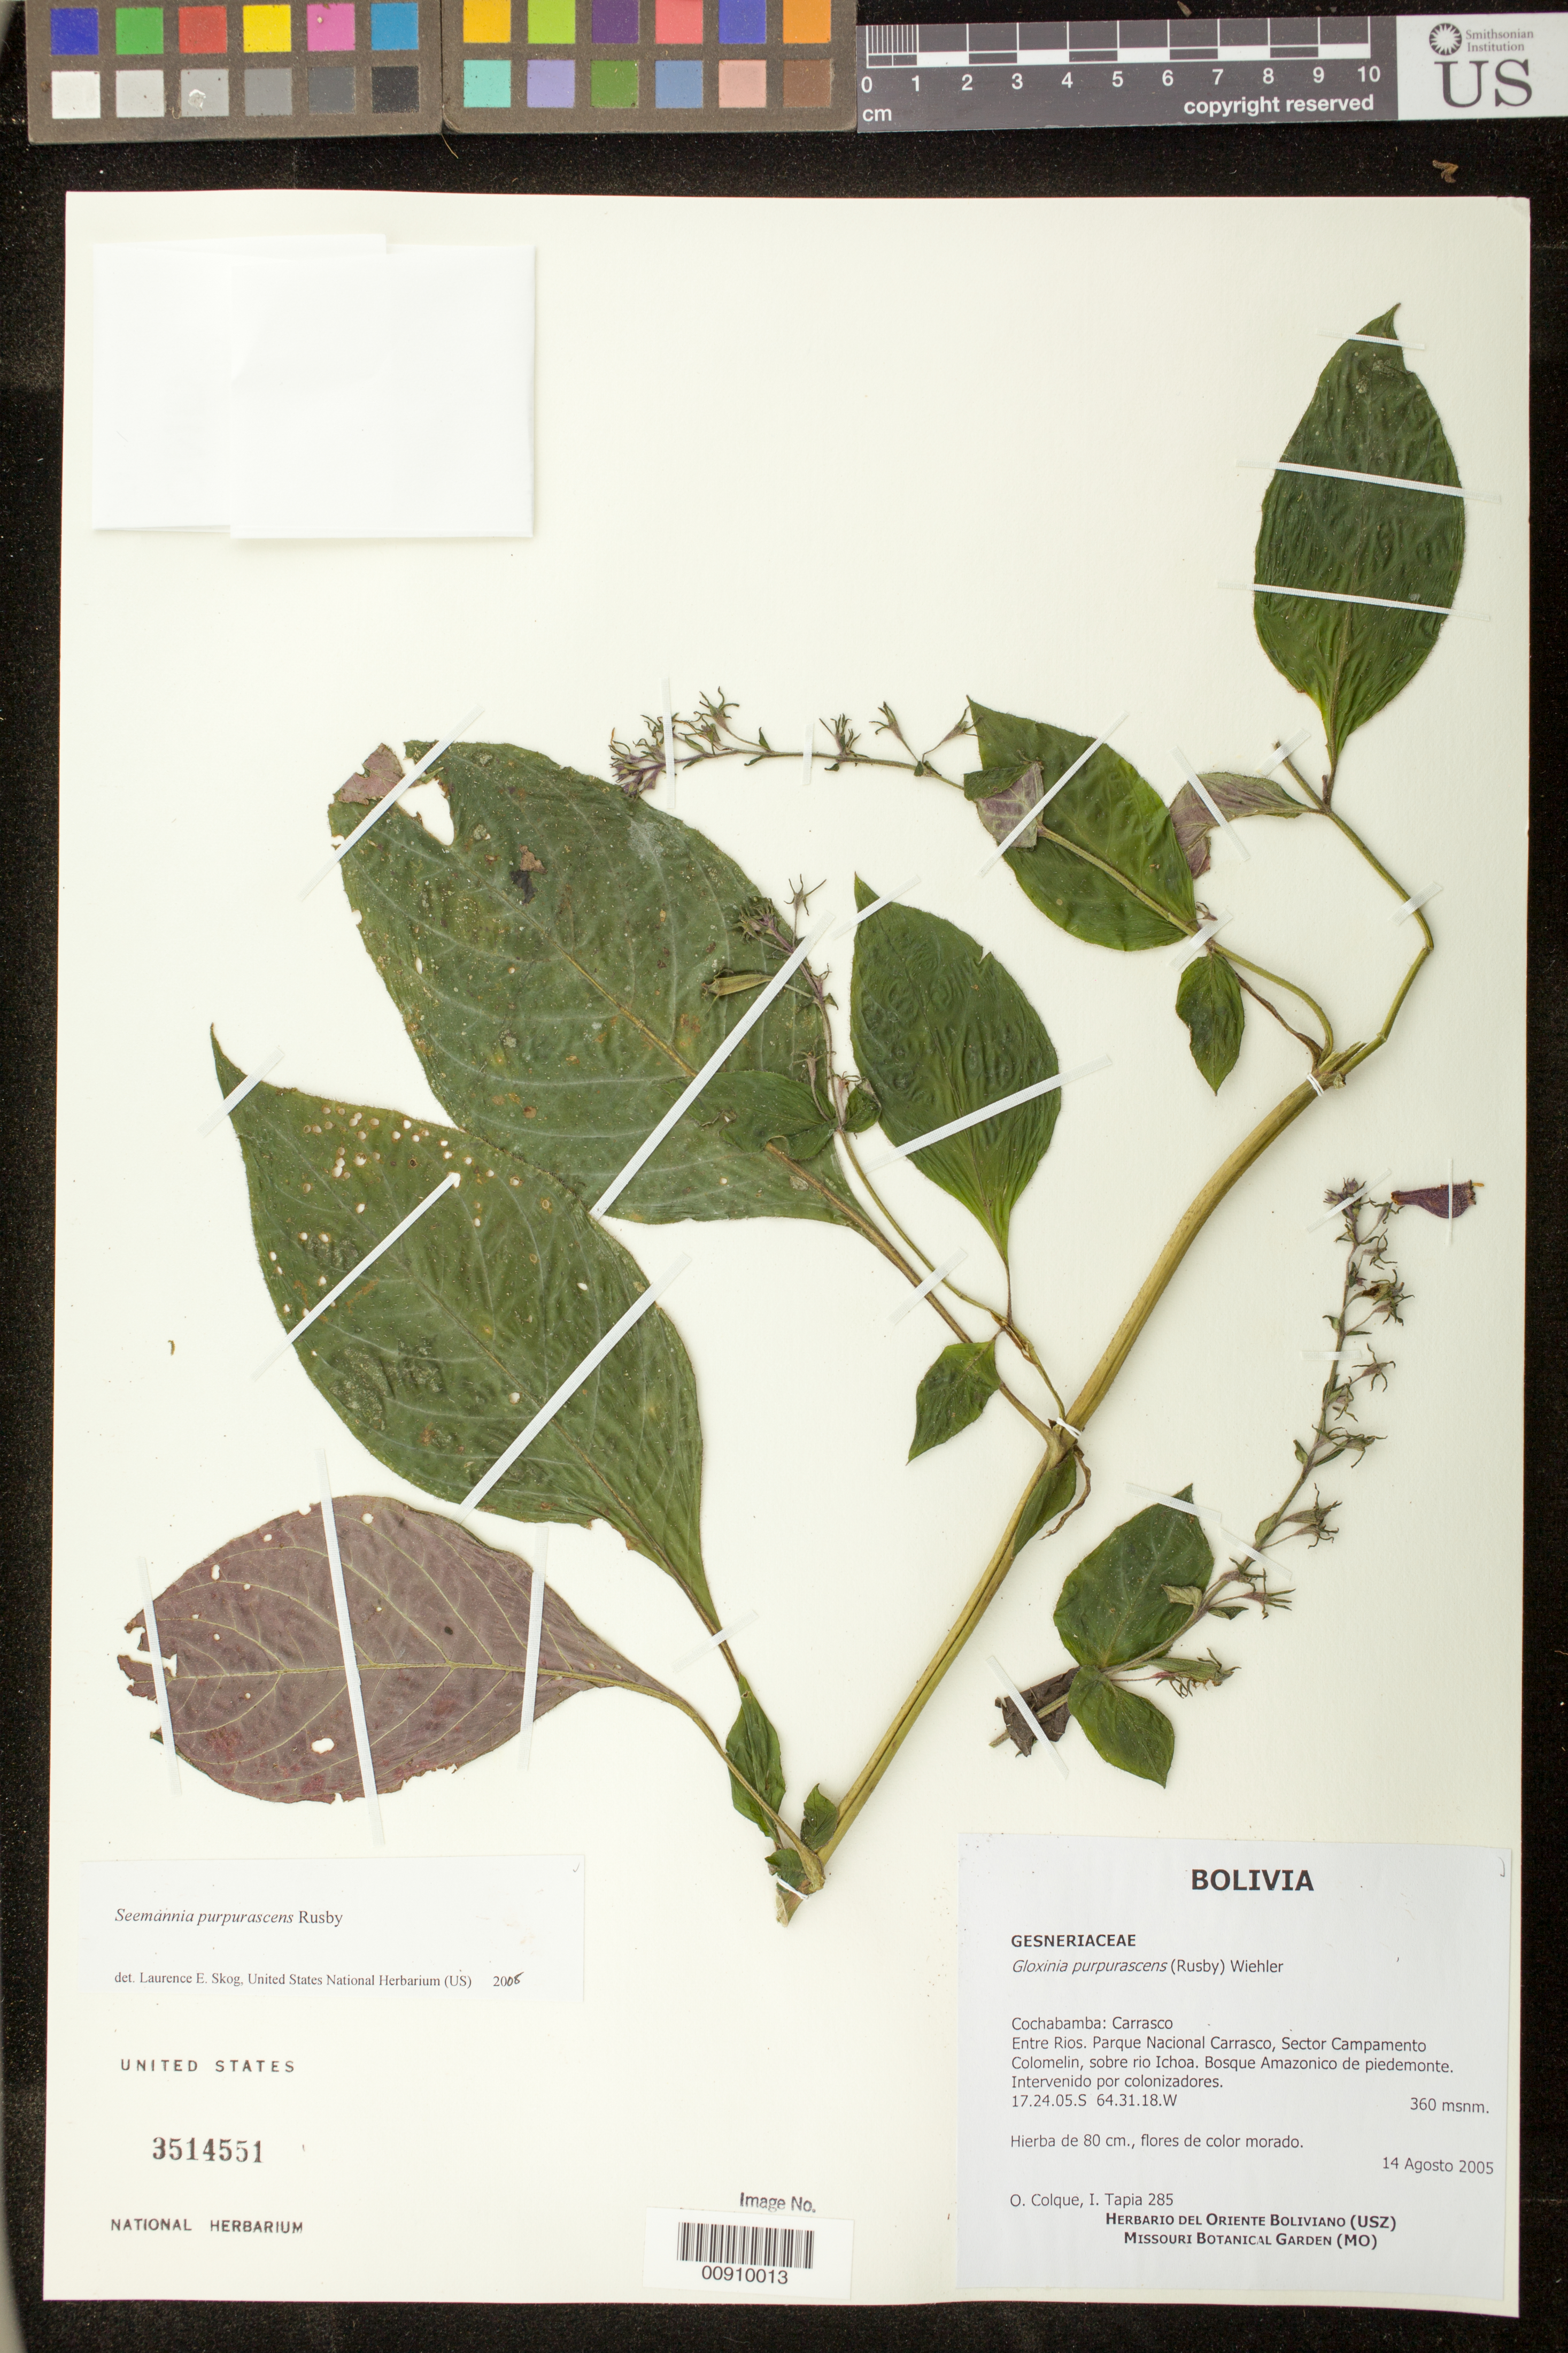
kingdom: Plantae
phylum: Tracheophyta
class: Magnoliopsida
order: Lamiales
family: Gesneriaceae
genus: Seemannia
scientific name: Seemannia purpurascens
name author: Rusby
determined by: Skog, Laurence E.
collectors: O. Colque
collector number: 285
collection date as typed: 14 Aug 2005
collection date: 2005-08-14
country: Bolivia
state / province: Cochabamba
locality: Cochabamba: Carrasco. Entre Rios. Parque Nacional Carrasco, Sector Campamento Colomelin, sobre rio Ichoa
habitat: Bosque Amazonico de piedemonte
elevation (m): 360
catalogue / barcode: US 3514551